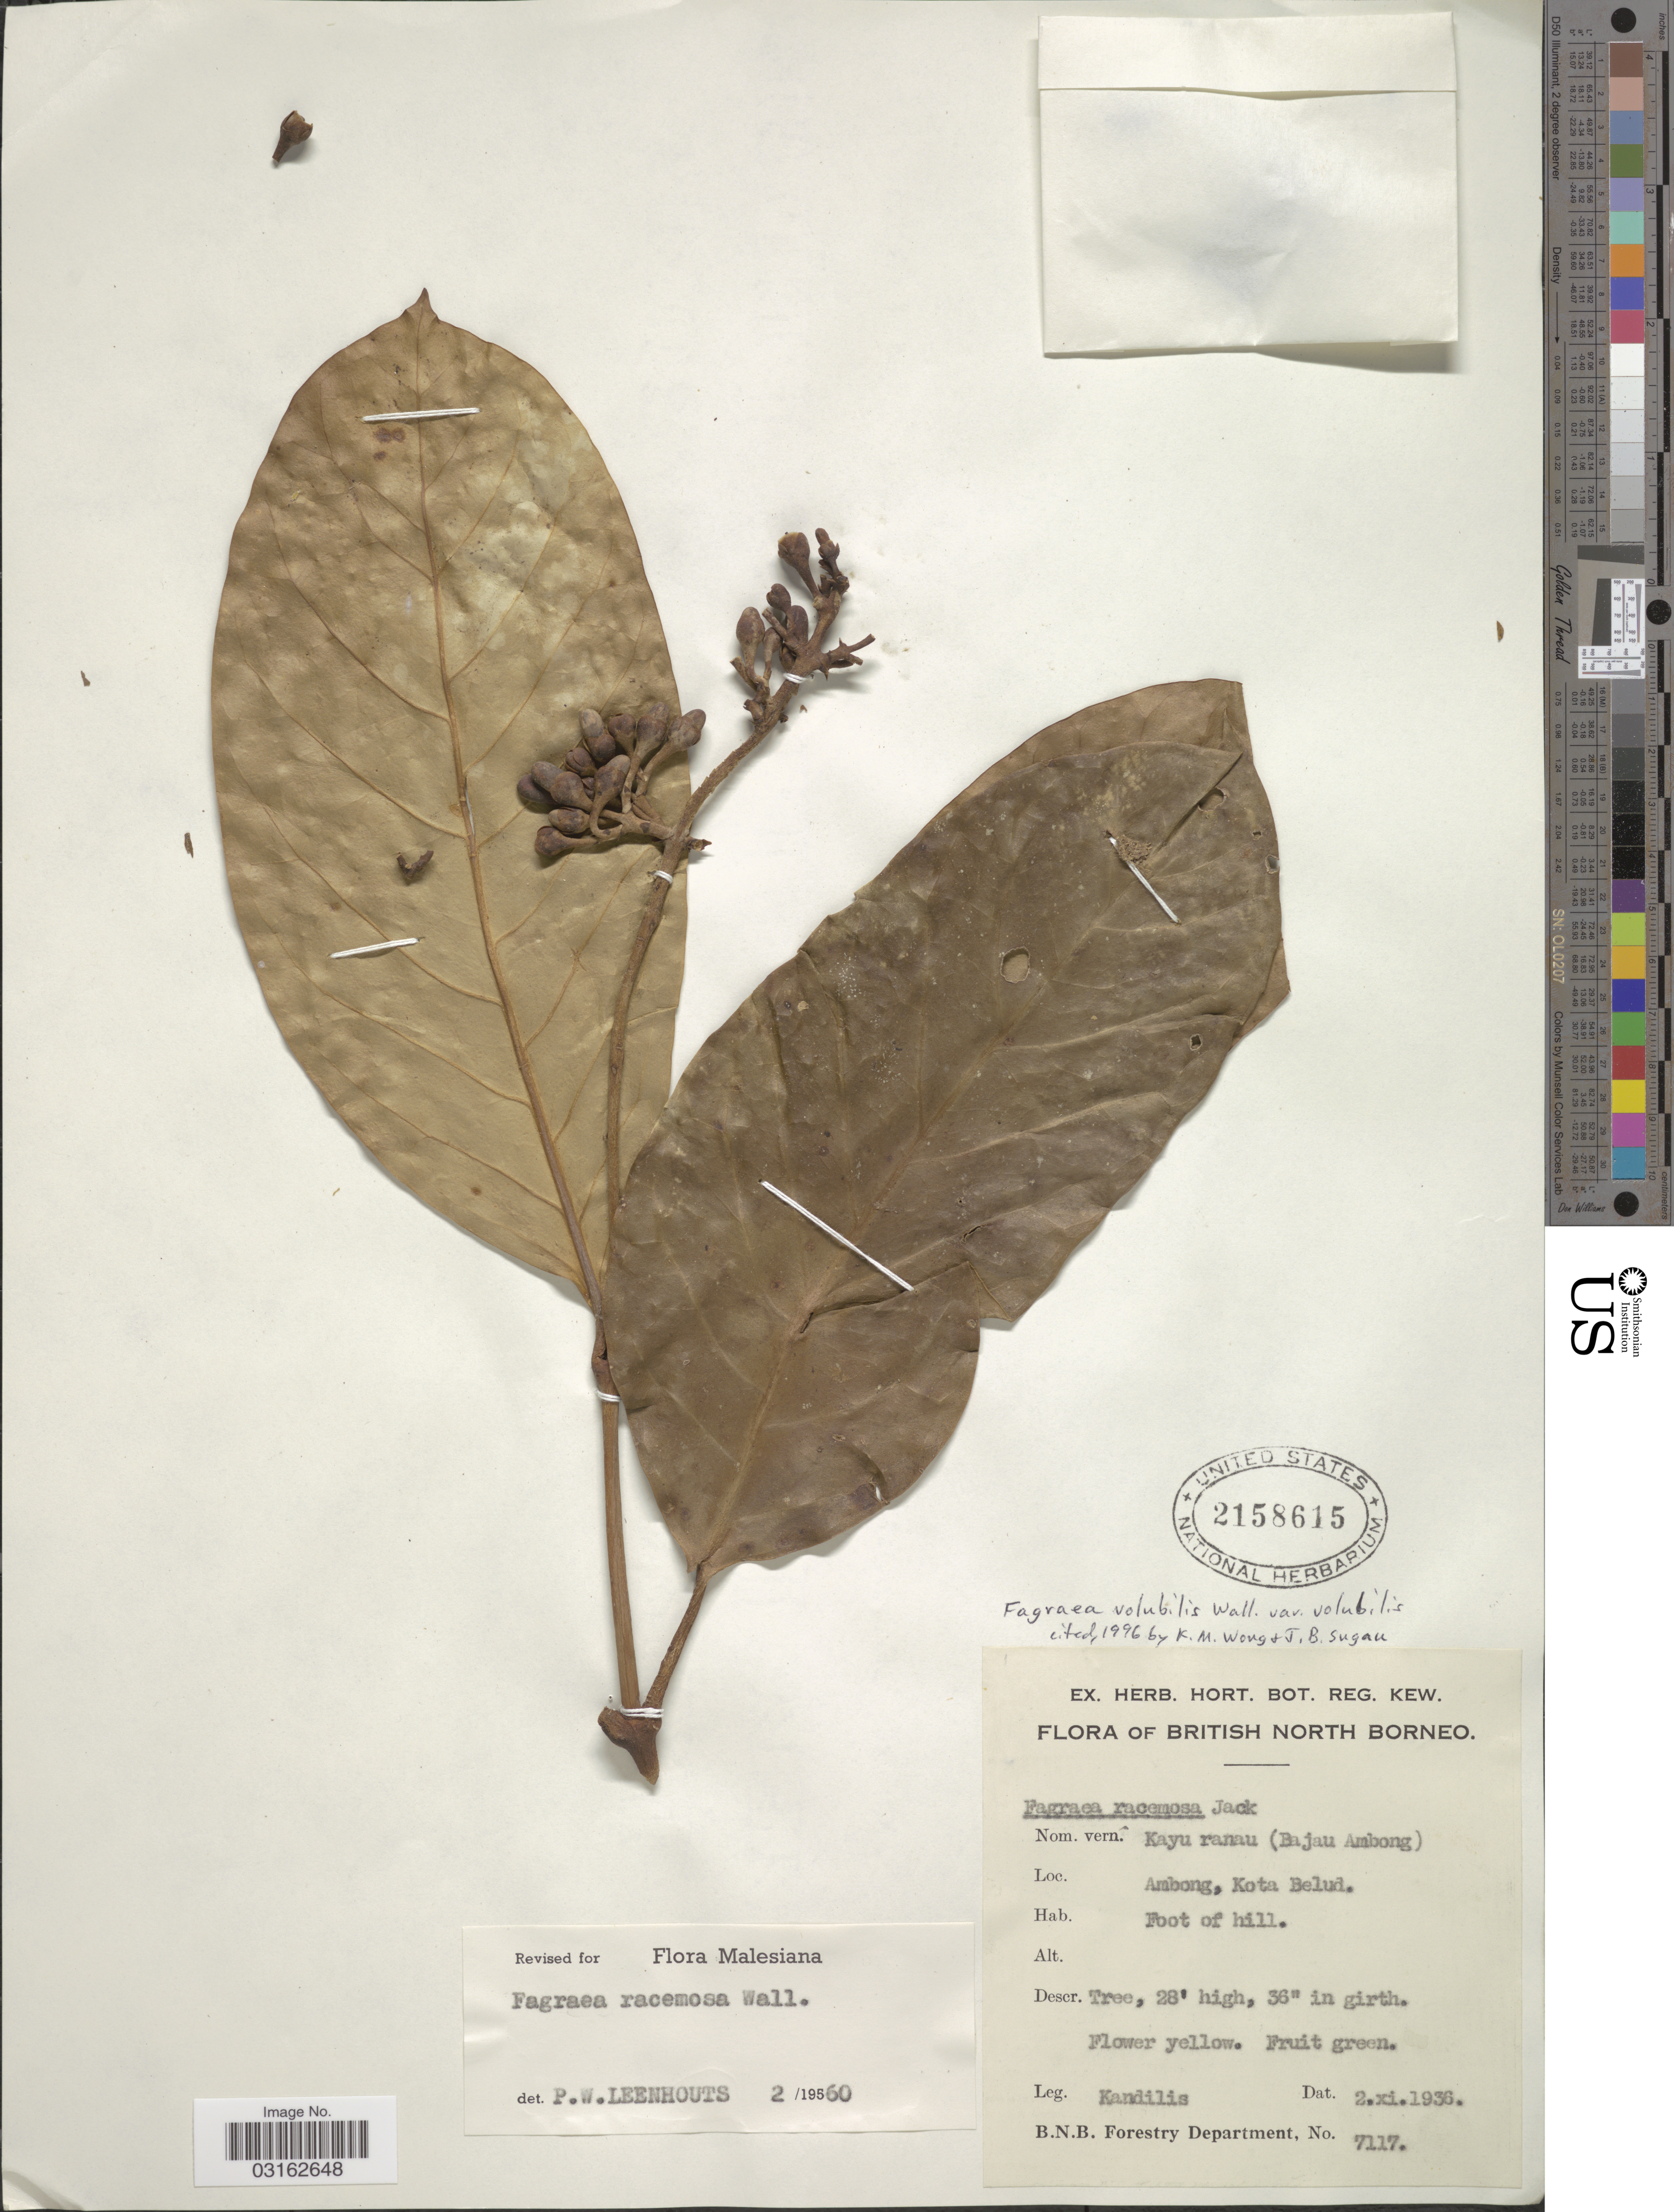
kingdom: Plantae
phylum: Tracheophyta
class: Magnoliopsida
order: Gentianales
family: Gentianaceae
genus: Fagraea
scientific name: Fagraea volubilis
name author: Wall.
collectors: Kandilis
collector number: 7117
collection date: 1936-11-02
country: Malaysia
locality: British North Borneo, Ambong, Kota Belud, Foot of hill.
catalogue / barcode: US 2158615